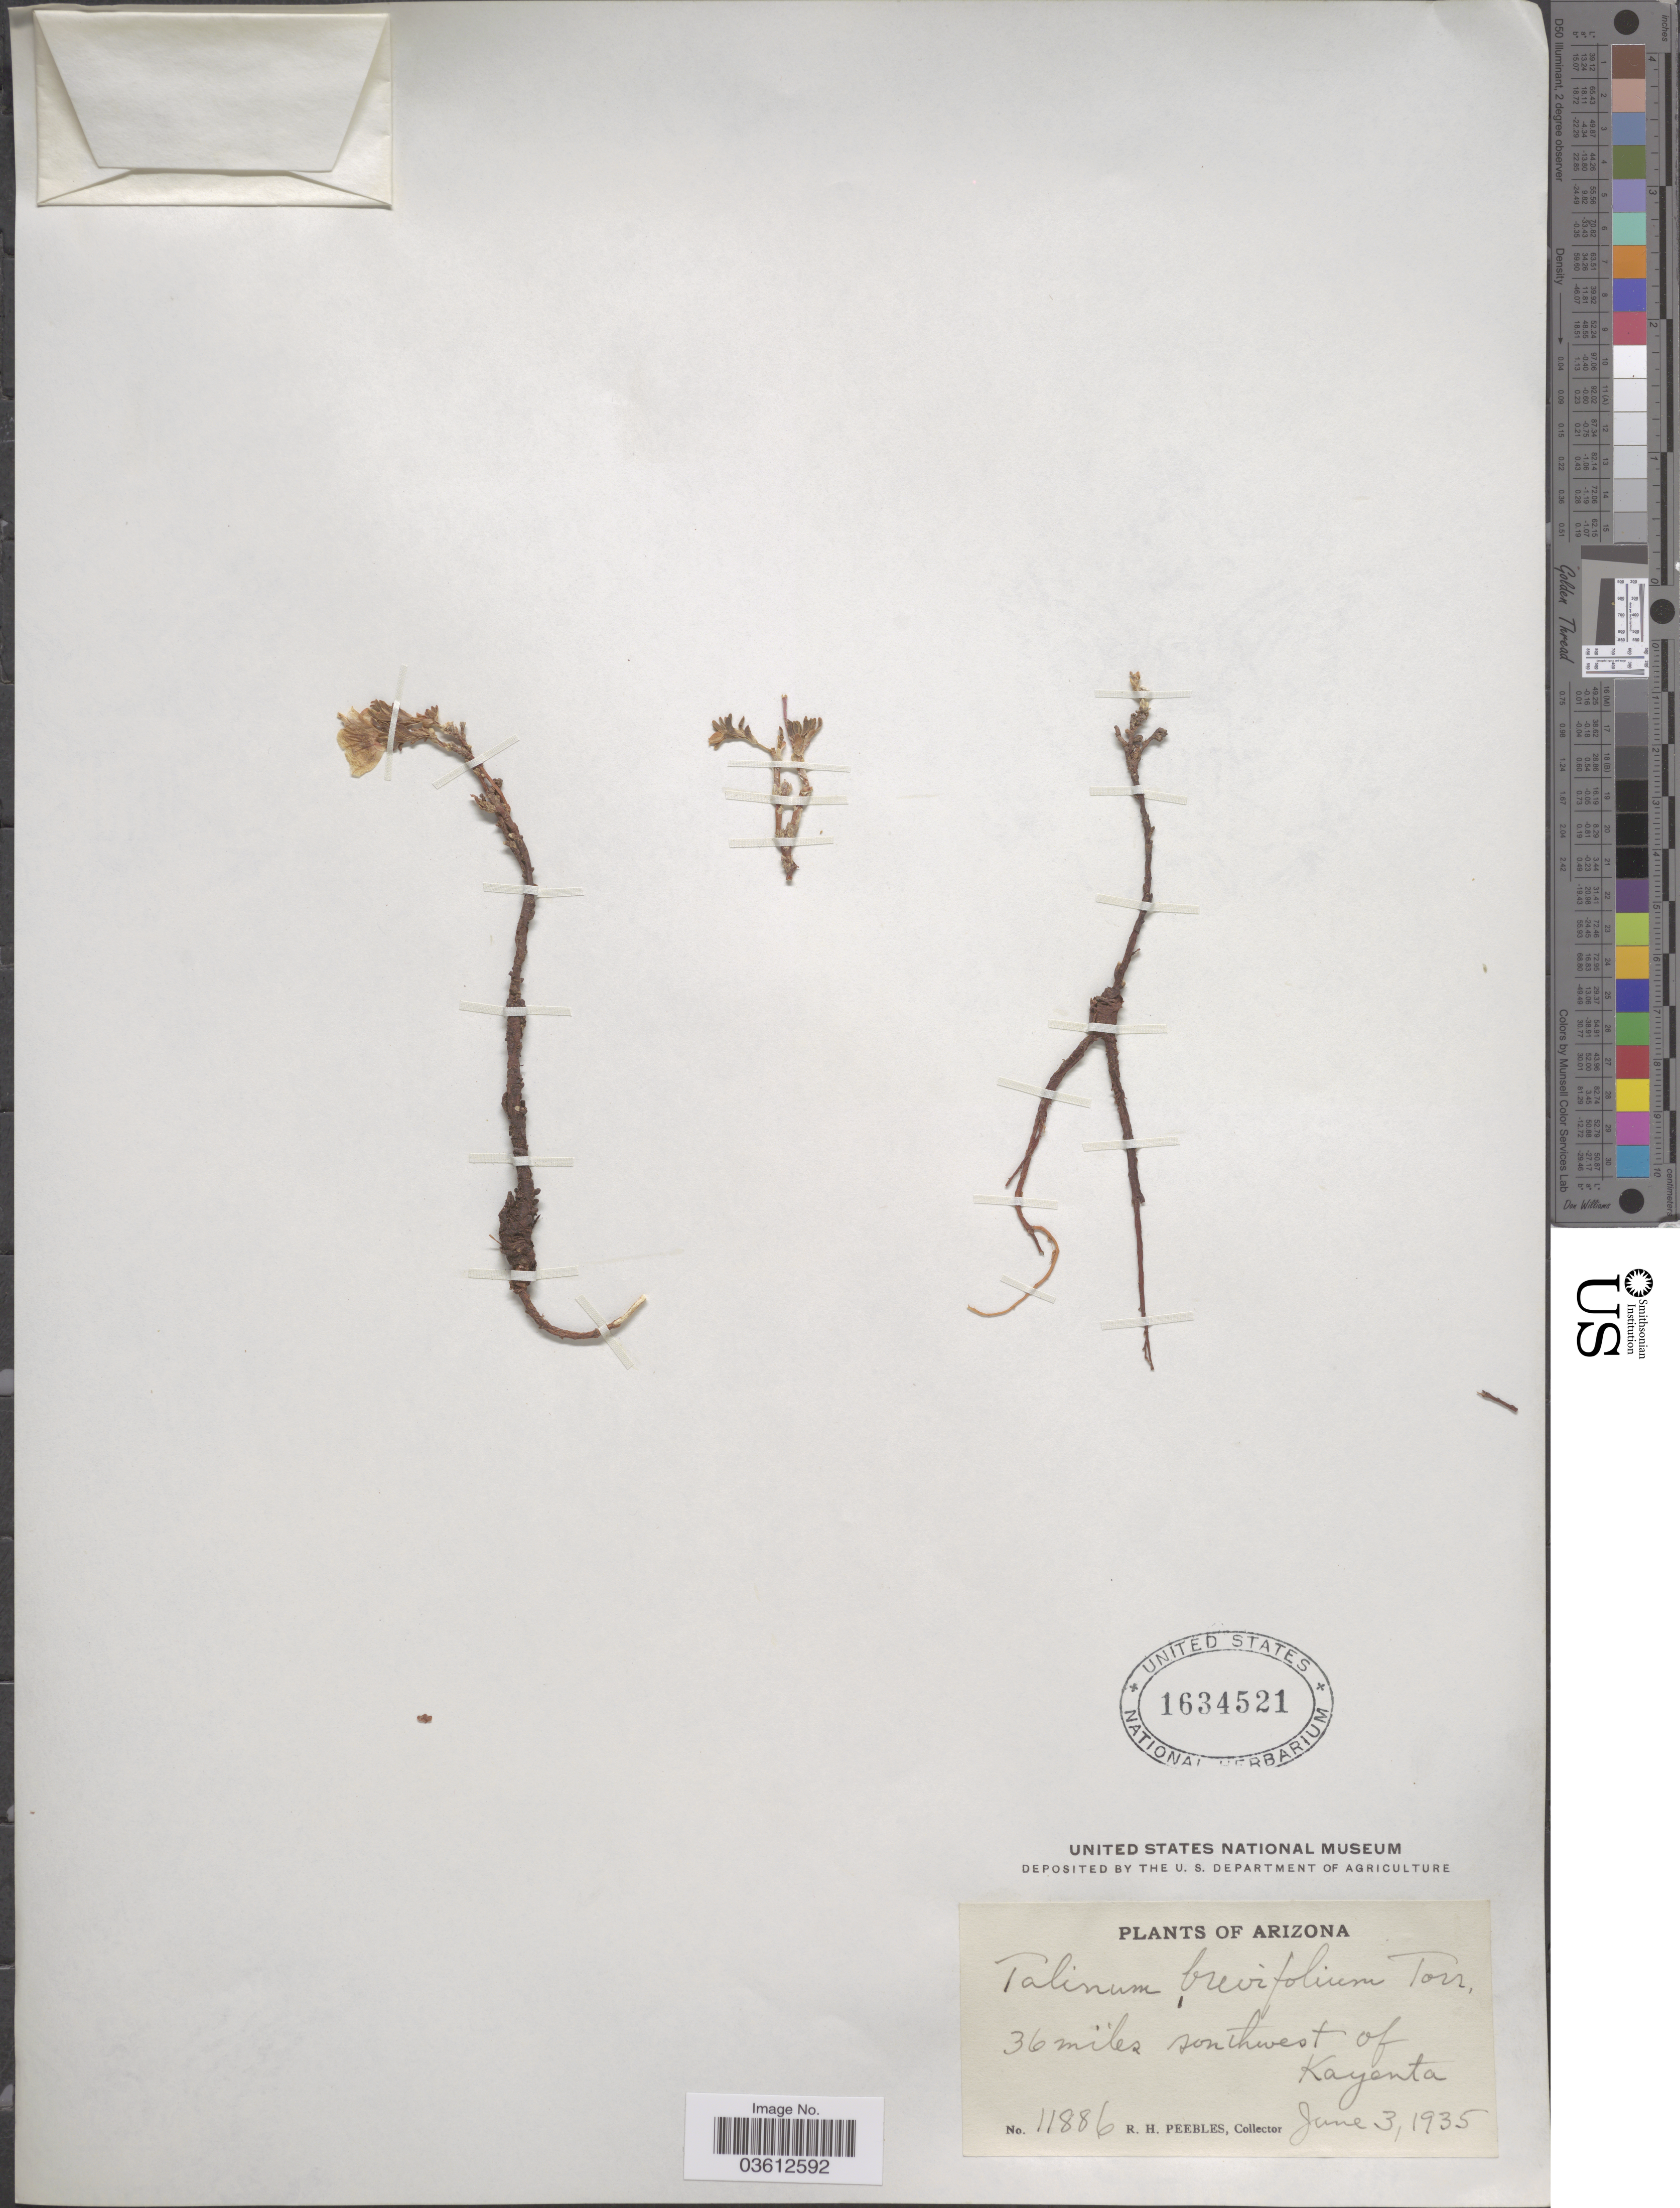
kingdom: Plantae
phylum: Tracheophyta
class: Magnoliopsida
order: Caryophyllales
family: Talinaceae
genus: Talinum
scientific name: Talinum brevifolium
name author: Torr.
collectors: R. H. Peebles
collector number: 11886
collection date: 1935-06-03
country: United States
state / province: Arizona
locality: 36 miles southwest of Kayenta.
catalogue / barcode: US 1634521